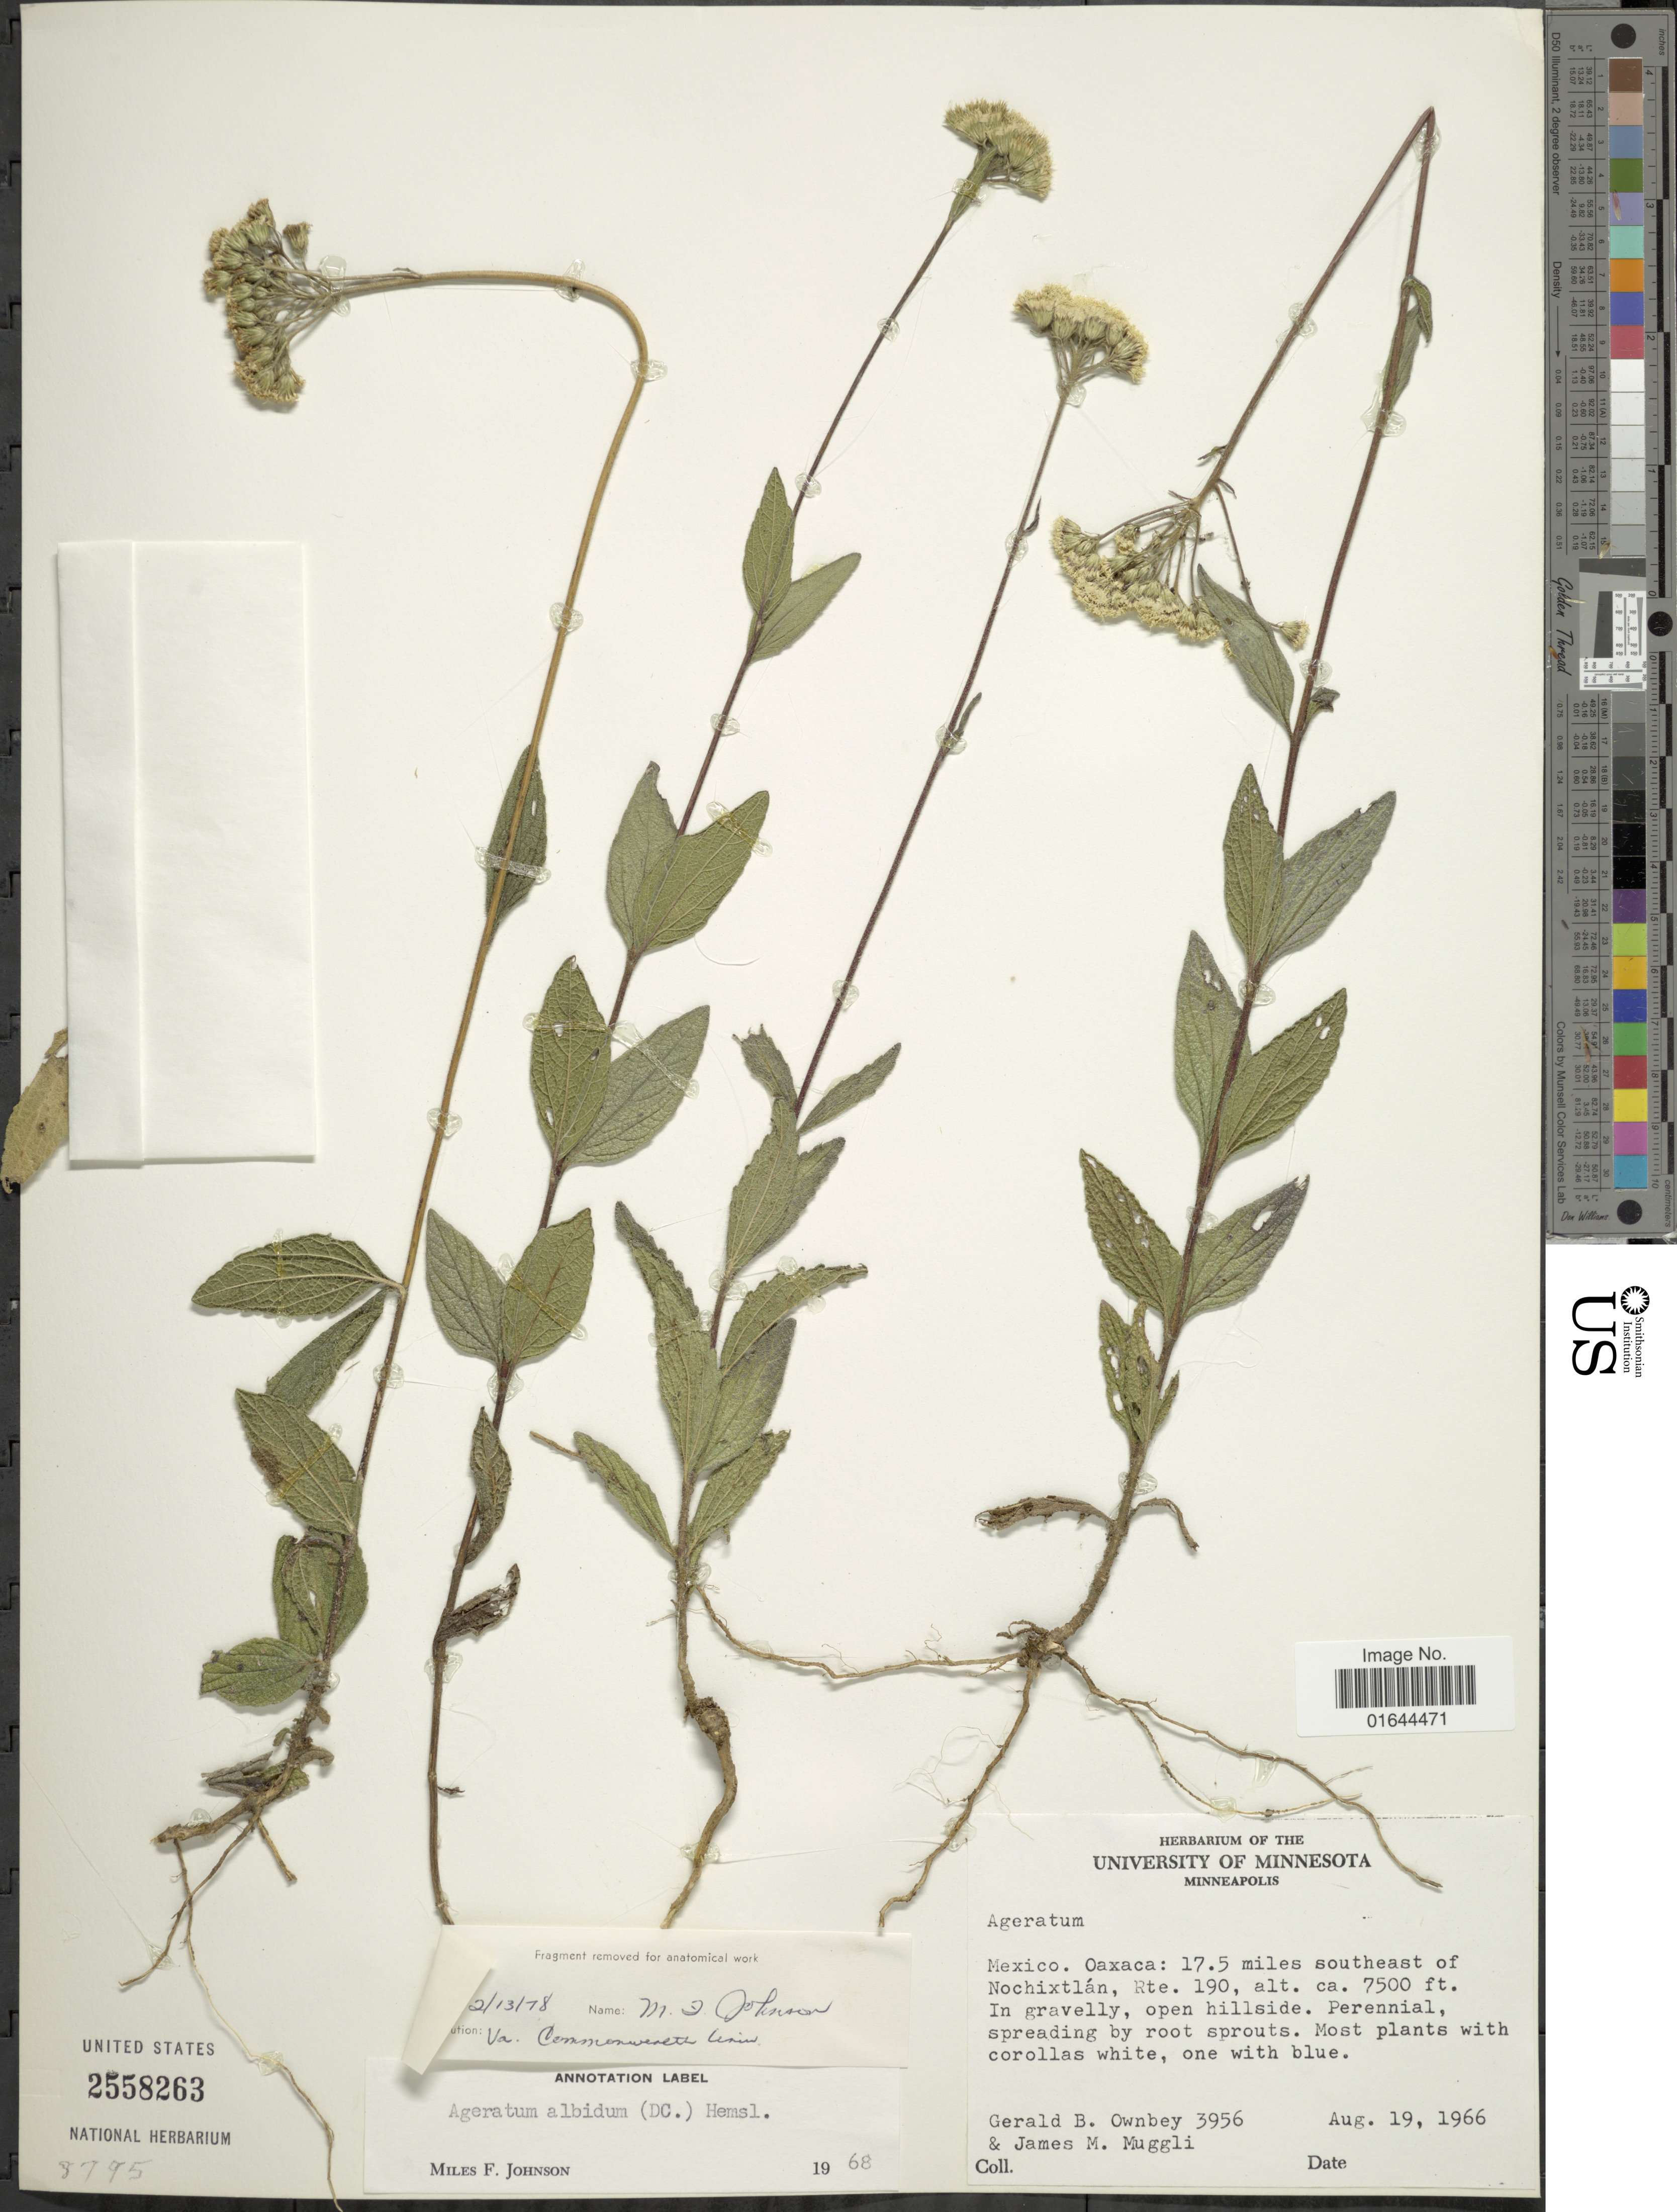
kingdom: Plantae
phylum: Tracheophyta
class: Magnoliopsida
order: Asterales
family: Asteraceae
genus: Ageratum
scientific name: Ageratum albidum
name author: (DC.) Hemsl.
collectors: G. B. Ownbey & J. Muggli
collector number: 3956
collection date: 1966-08-19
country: Mexico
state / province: Oaxaca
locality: Mexico: Oaxaca: 17.5 miles southeast of Nochixtlan Rte.190.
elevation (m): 2286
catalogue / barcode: US 2558263